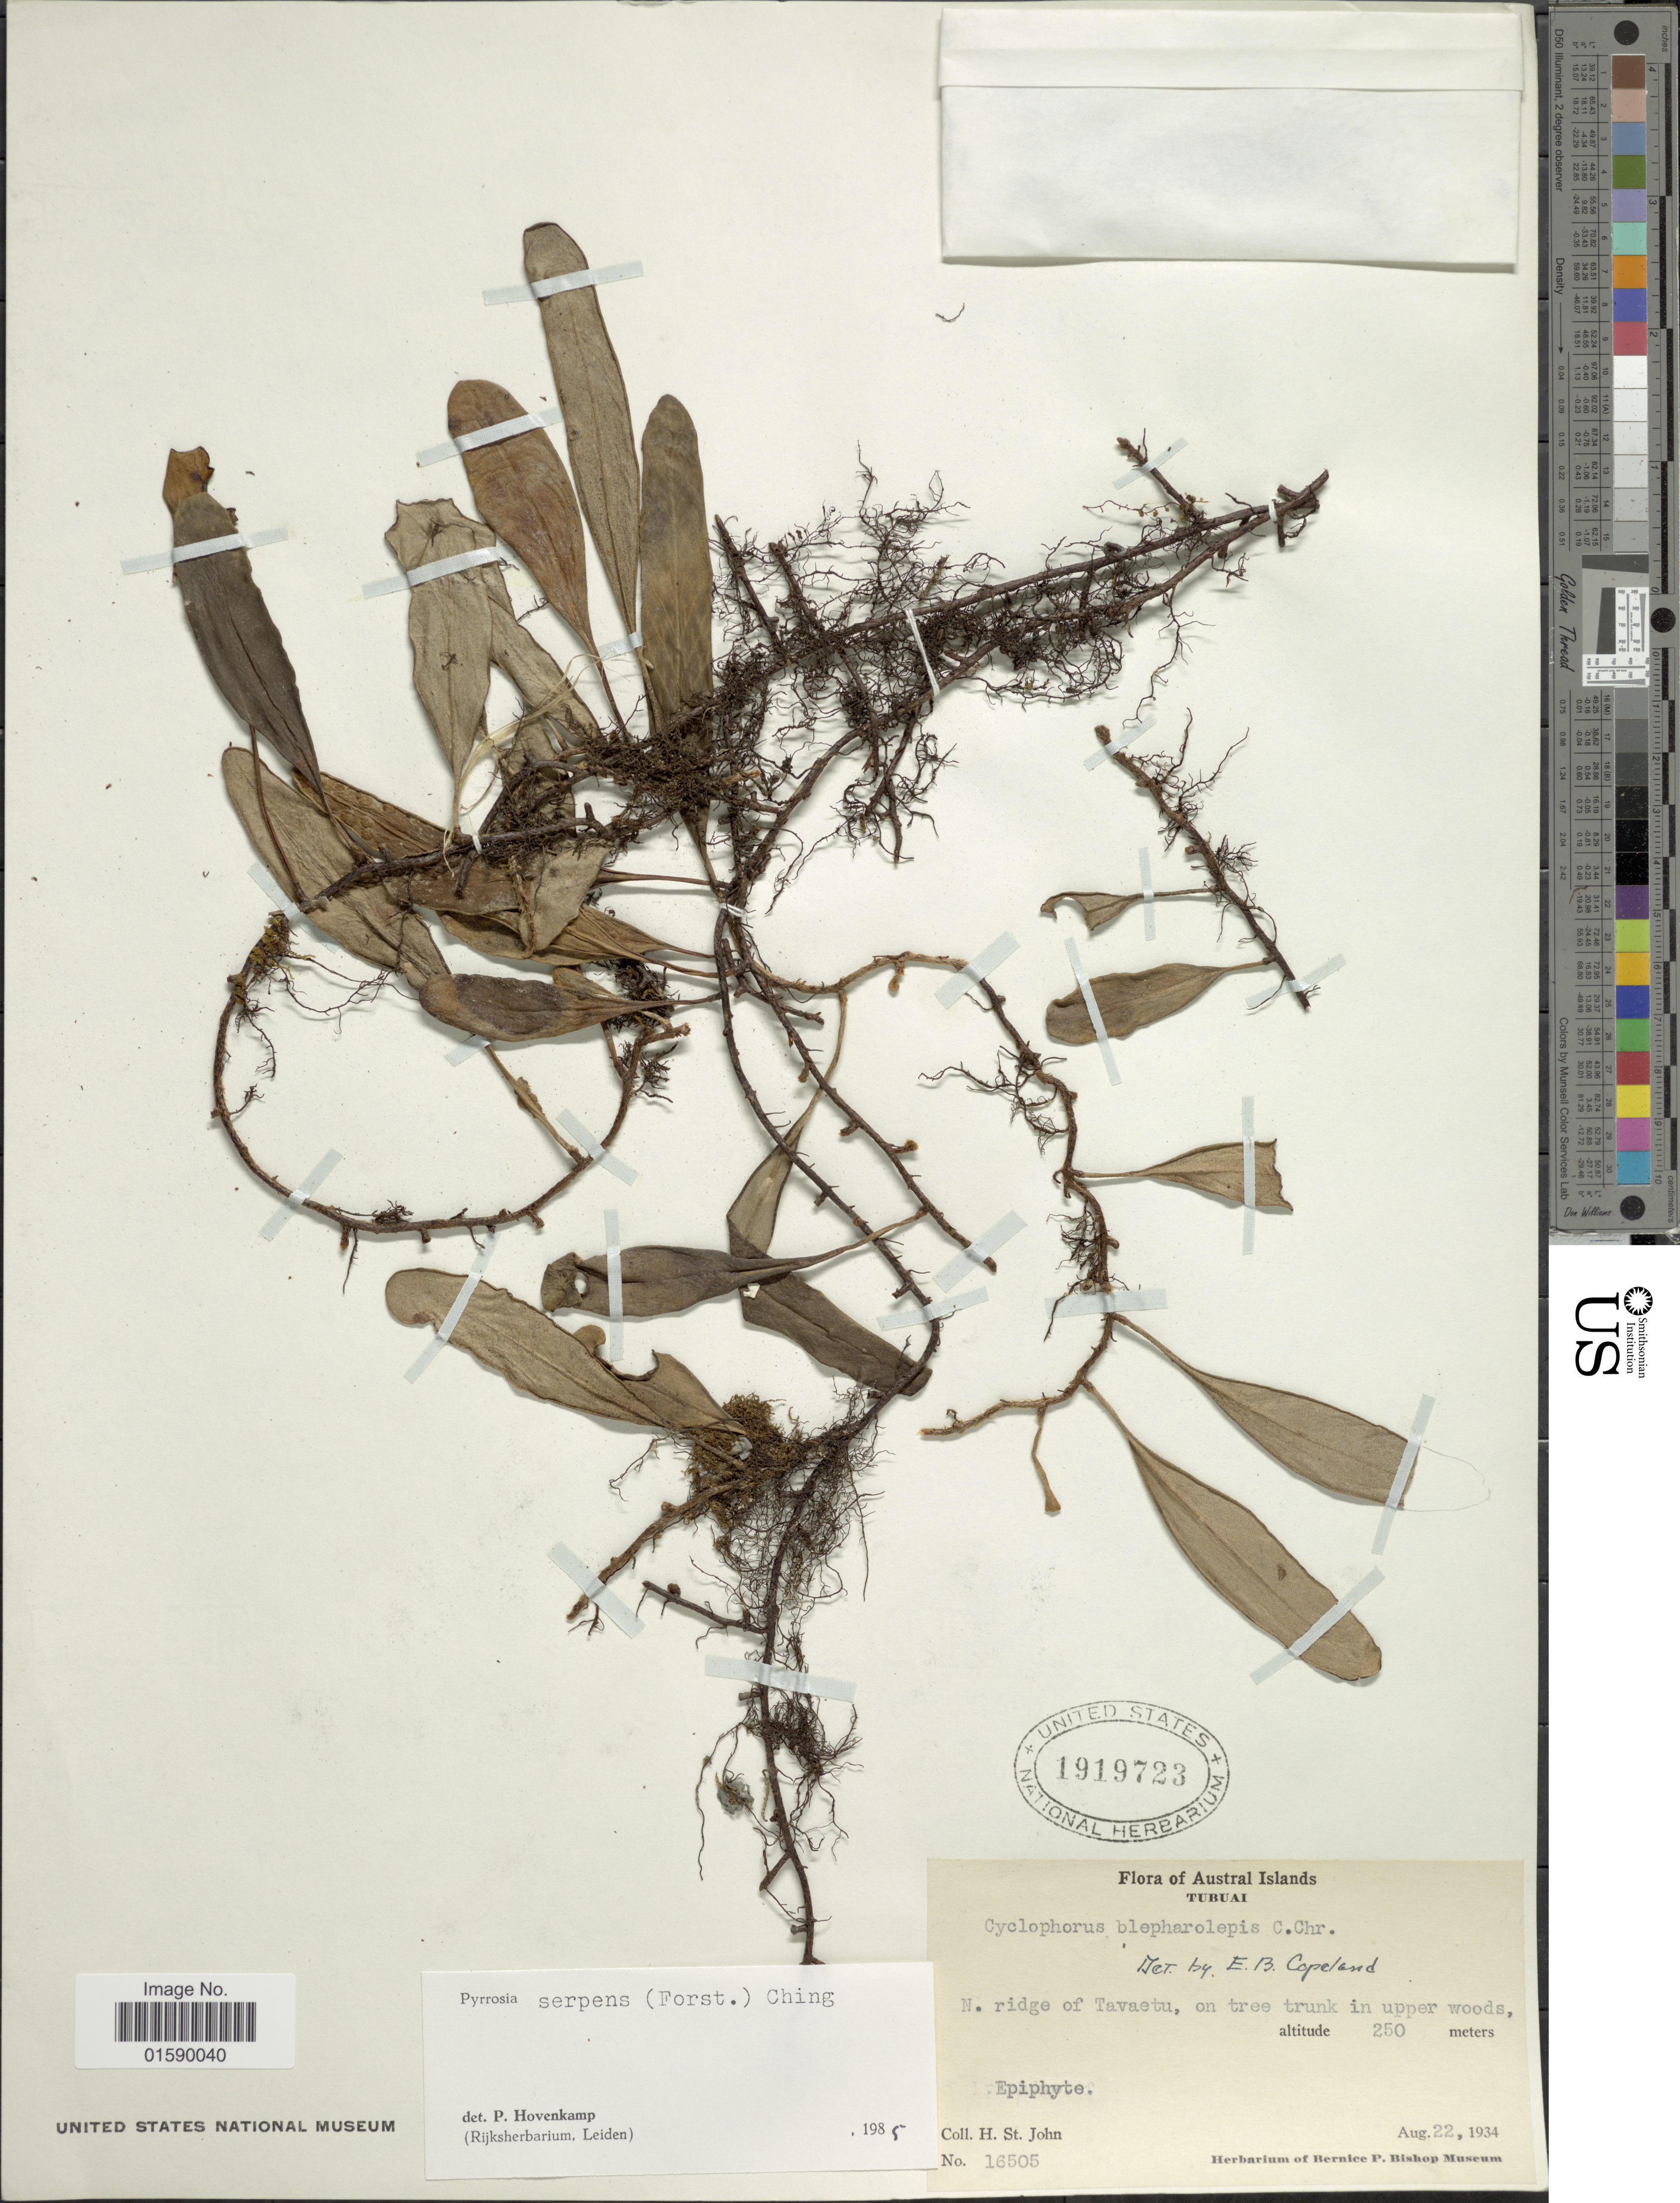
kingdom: Plantae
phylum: Tracheophyta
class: Polypodiopsida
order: Polypodiales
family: Polypodiaceae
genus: Pyrrosia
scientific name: Pyrrosia serpens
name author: Ching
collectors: H. St. John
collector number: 16505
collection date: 1934-08-22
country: French Polynesia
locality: Austral Islands, Tubuai, M. ridge of Tavaetu.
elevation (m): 250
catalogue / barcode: US 1919723